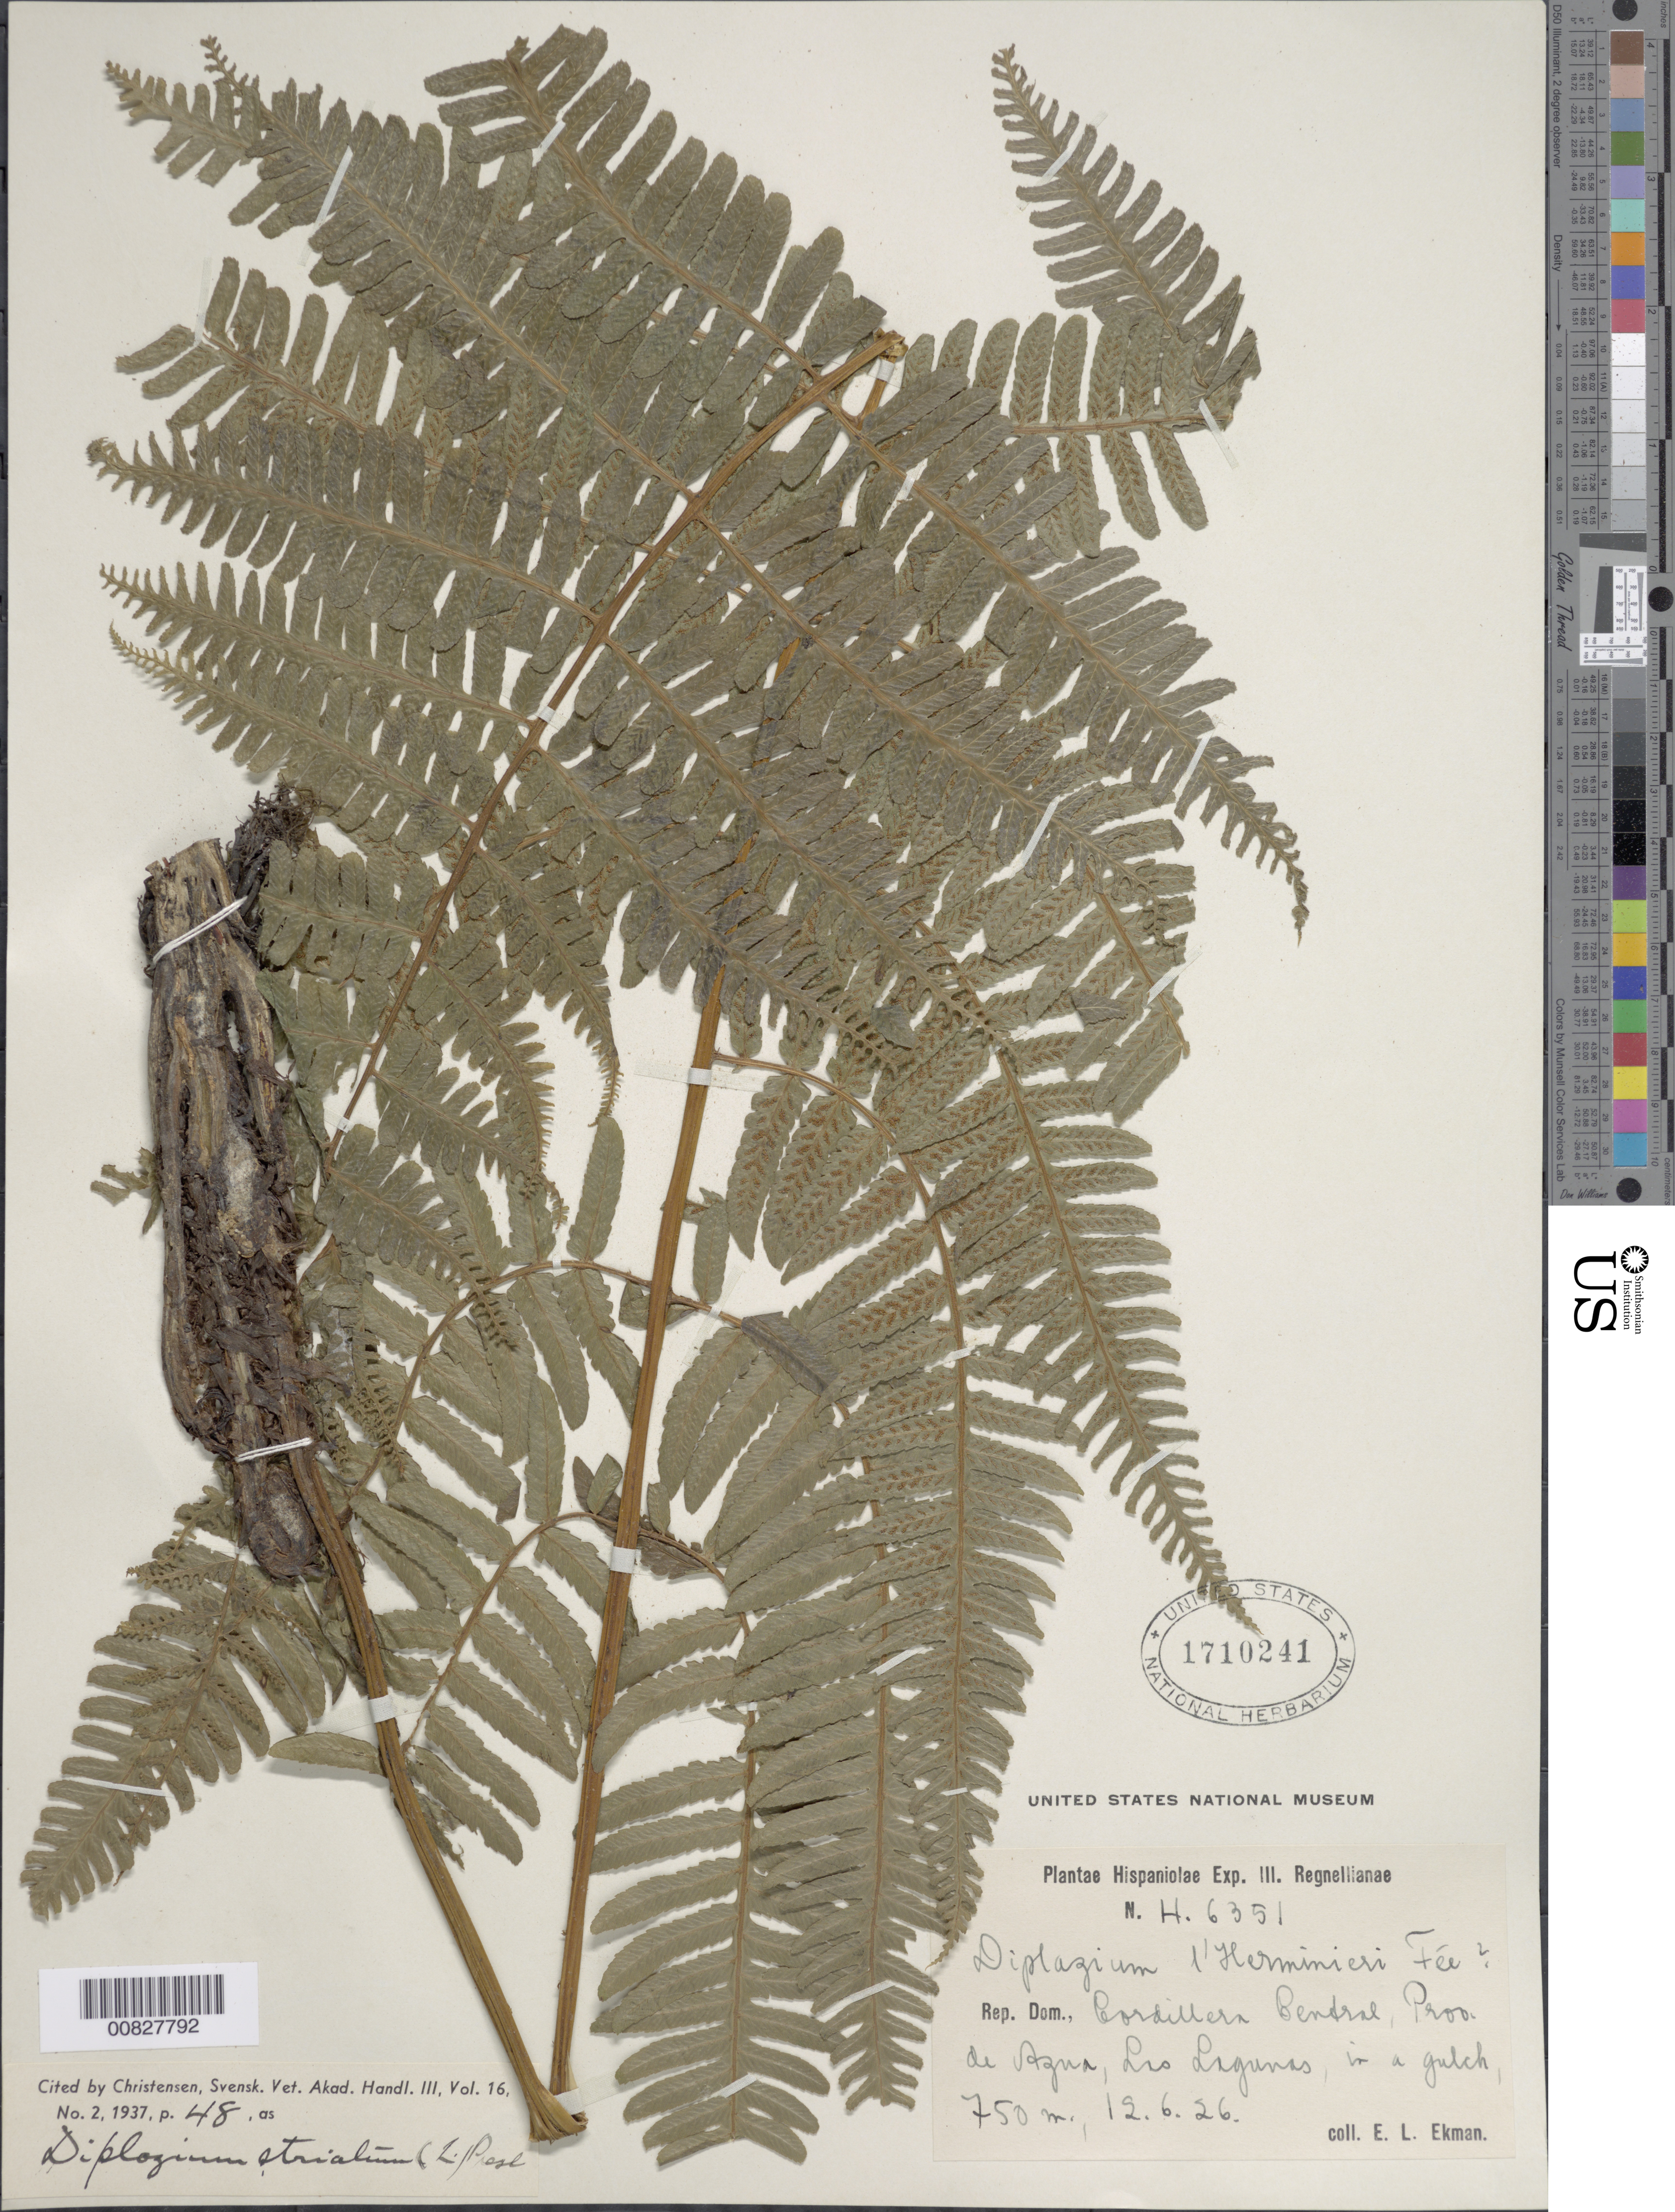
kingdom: Plantae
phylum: Tracheophyta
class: Polypodiopsida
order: Polypodiales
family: Athyriaceae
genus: Diplazium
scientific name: Diplazium sp.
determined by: Sánchez, C.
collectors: E. L. Ekman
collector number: H 6351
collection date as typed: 12 Jun 1926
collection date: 1926-06-12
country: Dominican Republic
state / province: Azua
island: Hispaniola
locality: Cordillera Central, Los Lagunas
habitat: Gulch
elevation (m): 750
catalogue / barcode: US 1710241